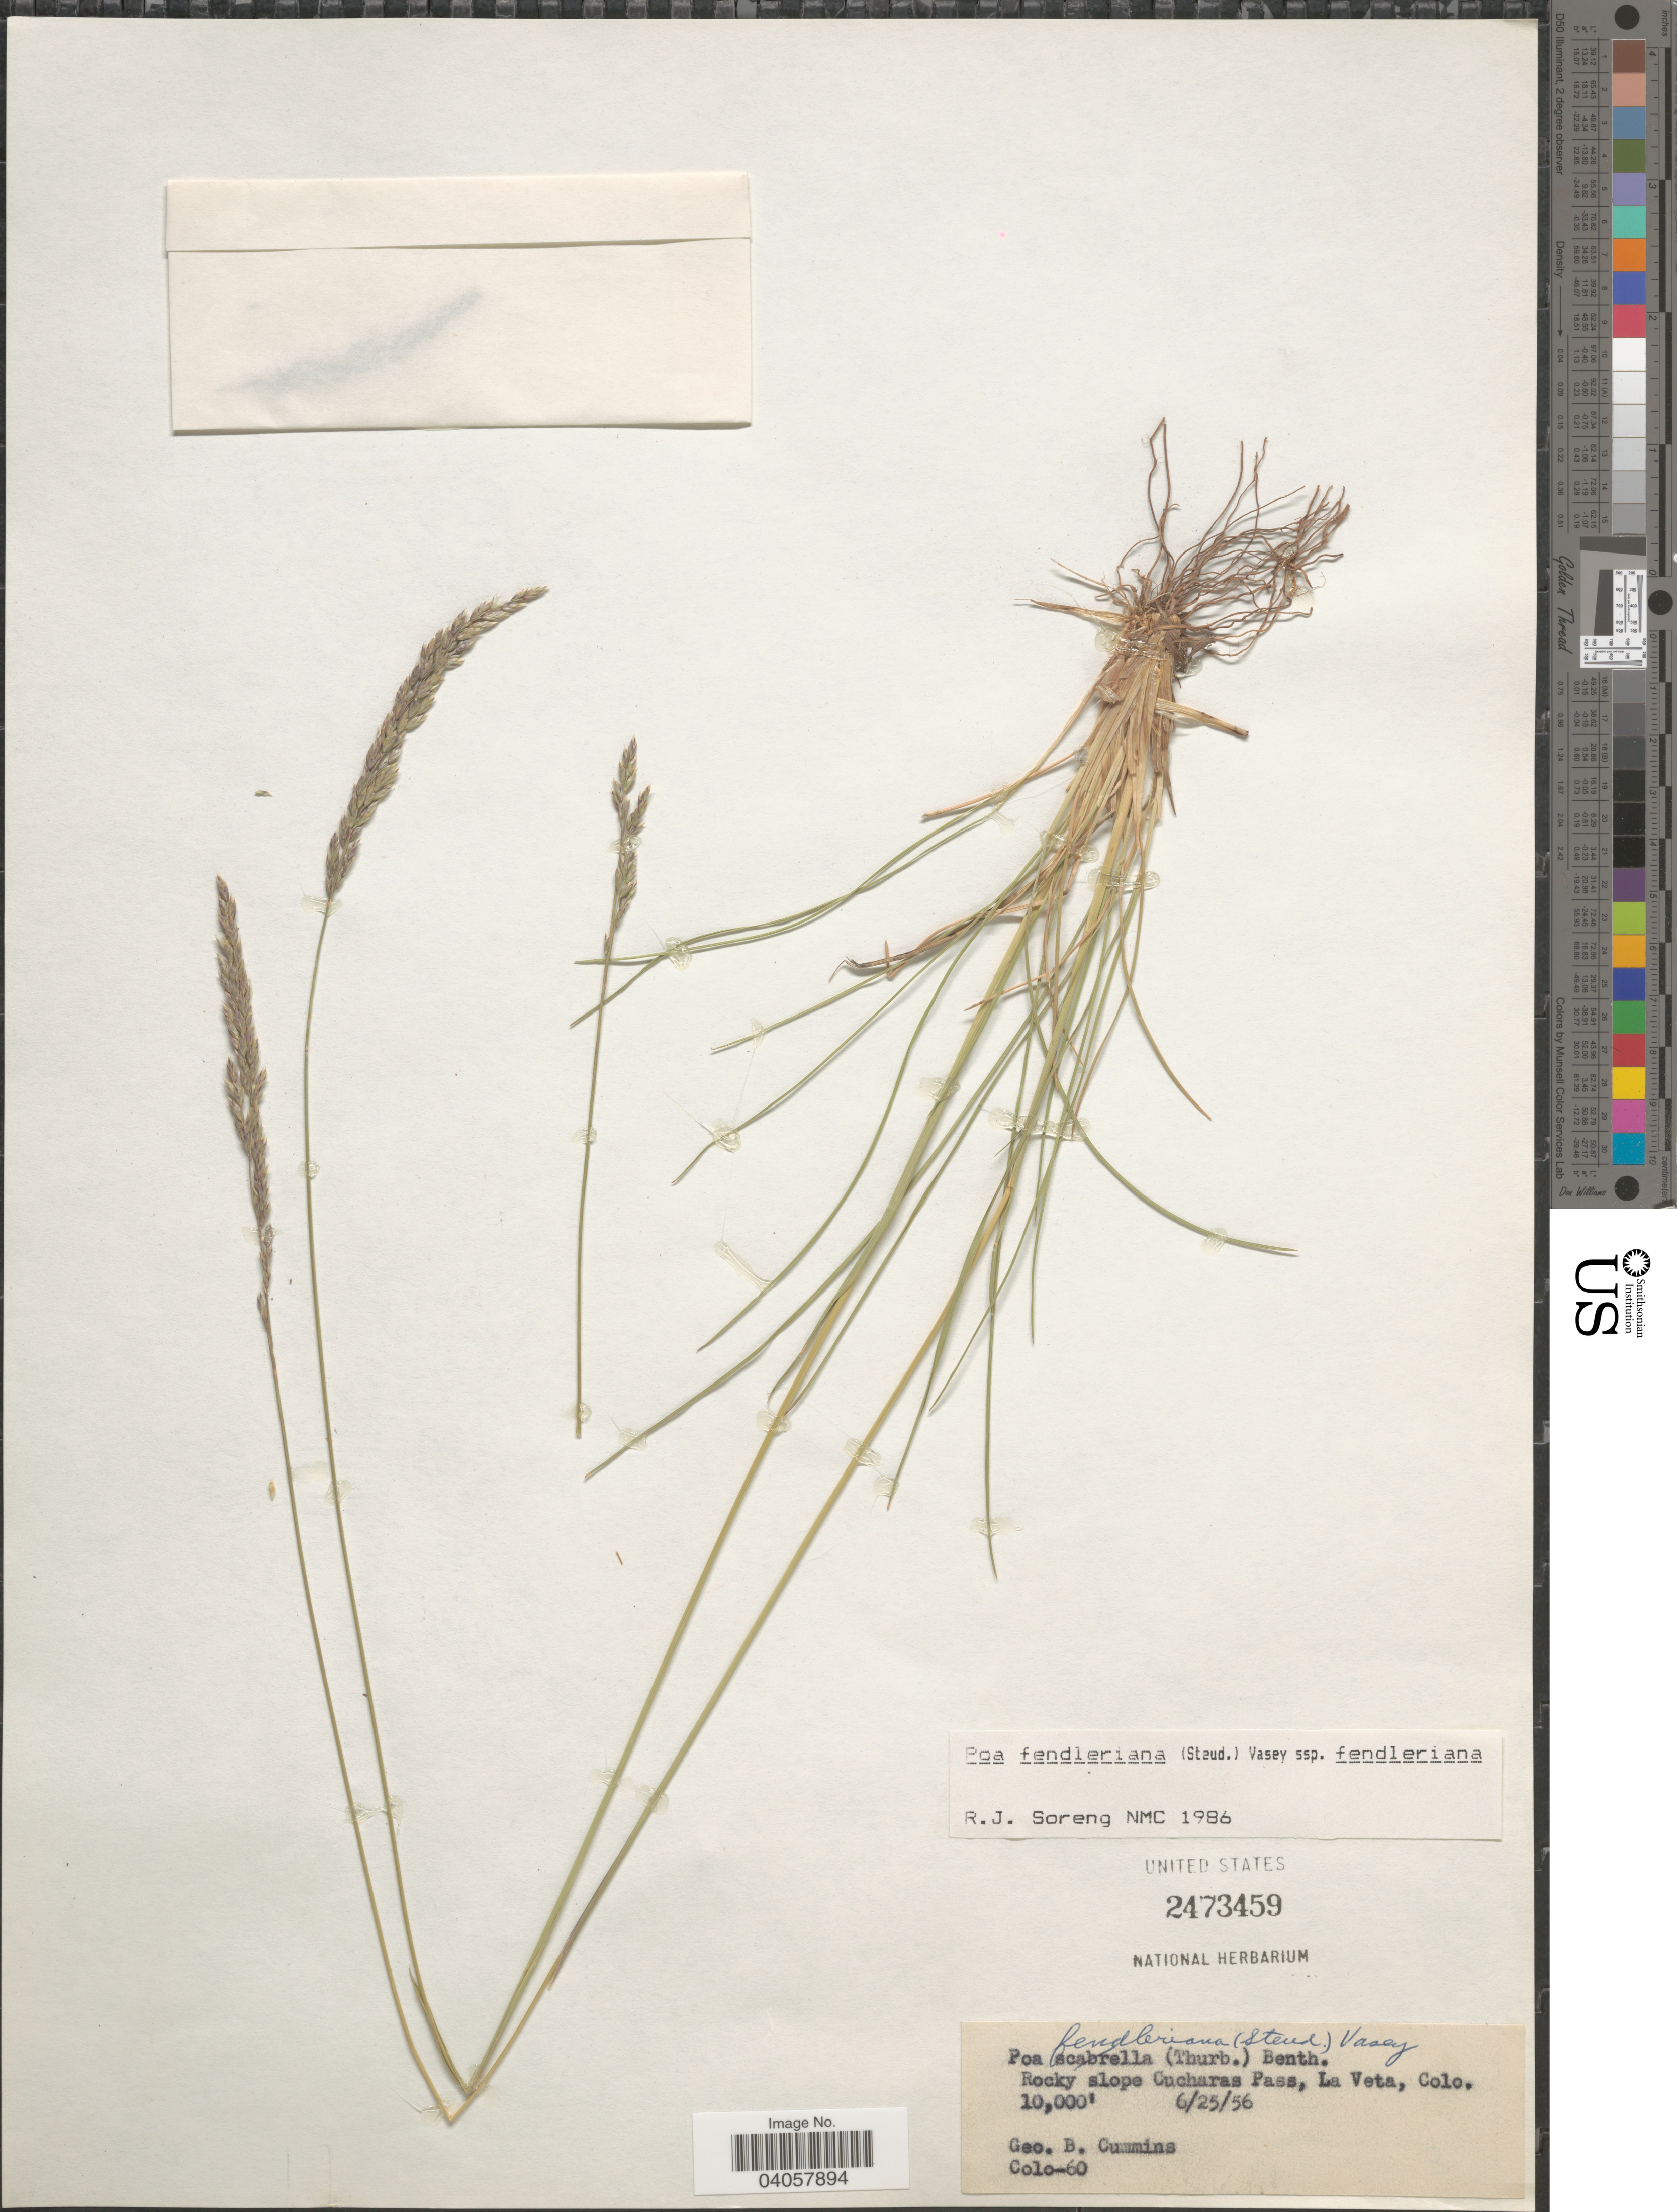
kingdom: Plantae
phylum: Tracheophyta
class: Liliopsida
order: Poales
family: Poaceae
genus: Poa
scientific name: Poa fendleriana subsp. fendleriana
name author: (Steud.) Vasey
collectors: G. Cummins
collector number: Colo-60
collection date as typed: Transcribed d/m/y: 25/6/56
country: United States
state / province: Colorado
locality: Rocky slope Cucharas Pass, La Veta.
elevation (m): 3048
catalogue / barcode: US 2473459